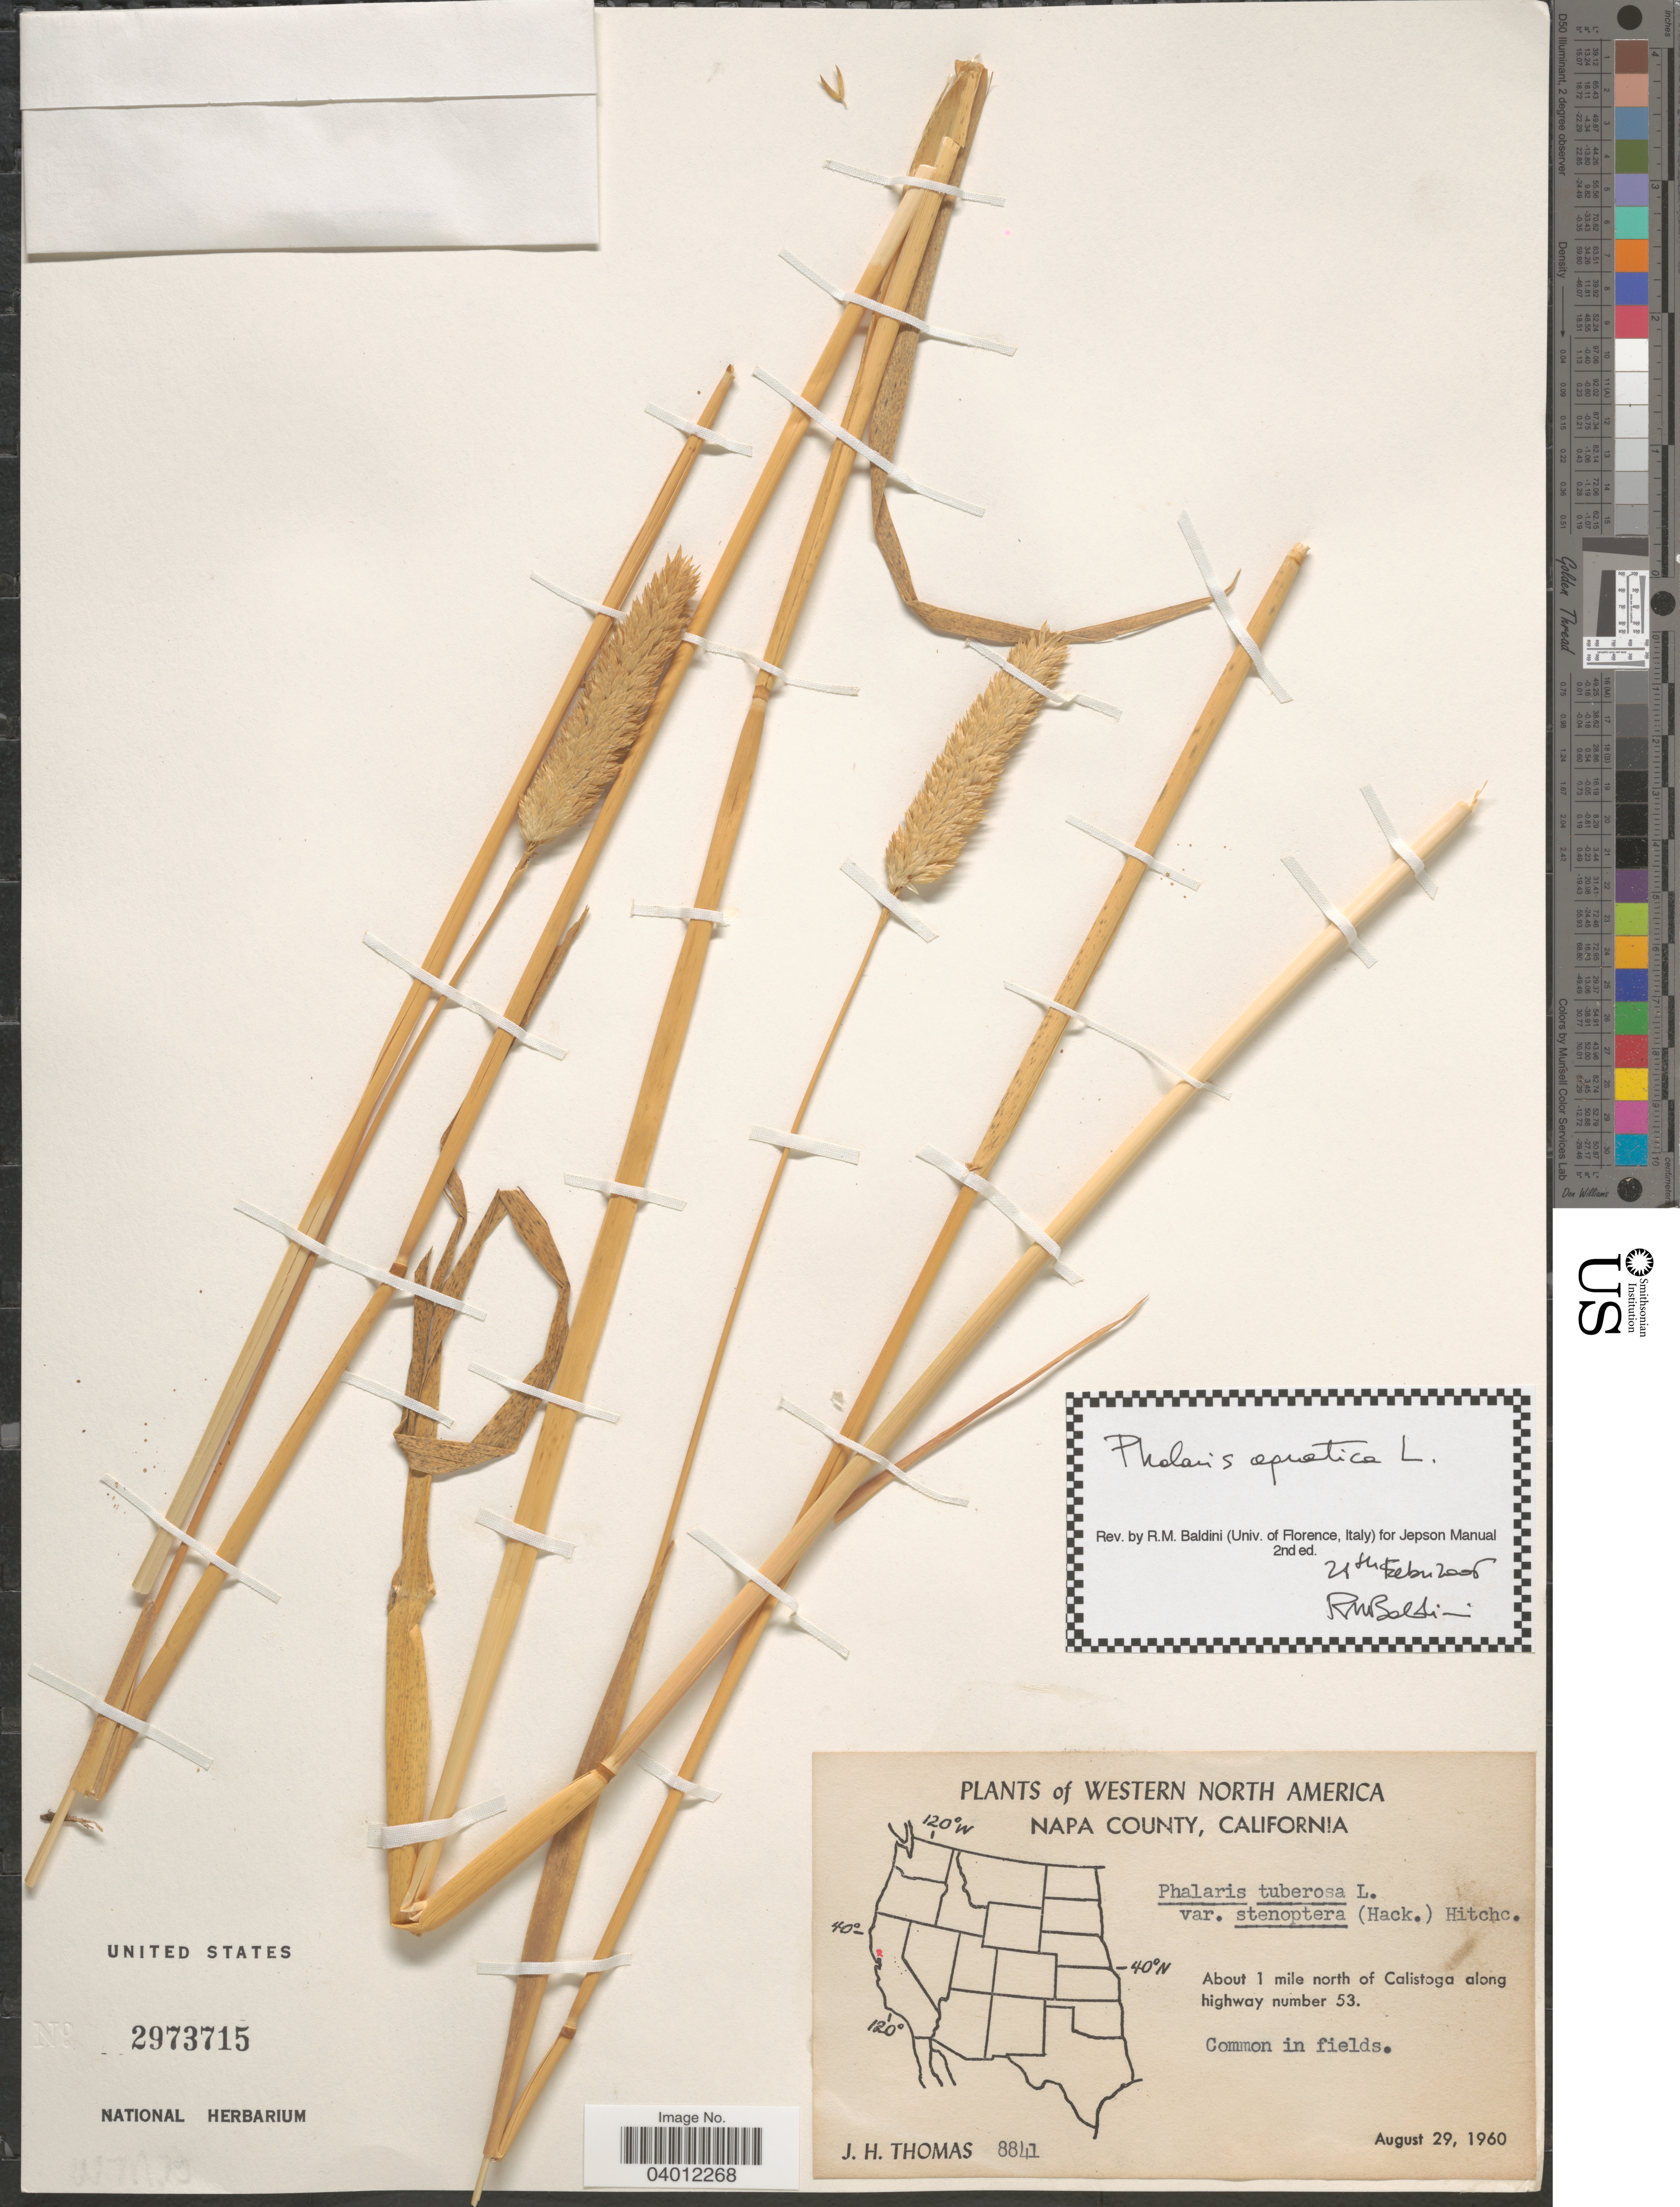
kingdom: Plantae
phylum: Tracheophyta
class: Liliopsida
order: Poales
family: Poaceae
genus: Phalaris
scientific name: Phalaris aquatica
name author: L.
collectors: J. H. Thomas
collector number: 8841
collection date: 1960-08-29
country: United States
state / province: California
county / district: Napa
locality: Western North America. Napa County. About 1 mile north of Calistoga along highway number 53.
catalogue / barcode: US 2973715